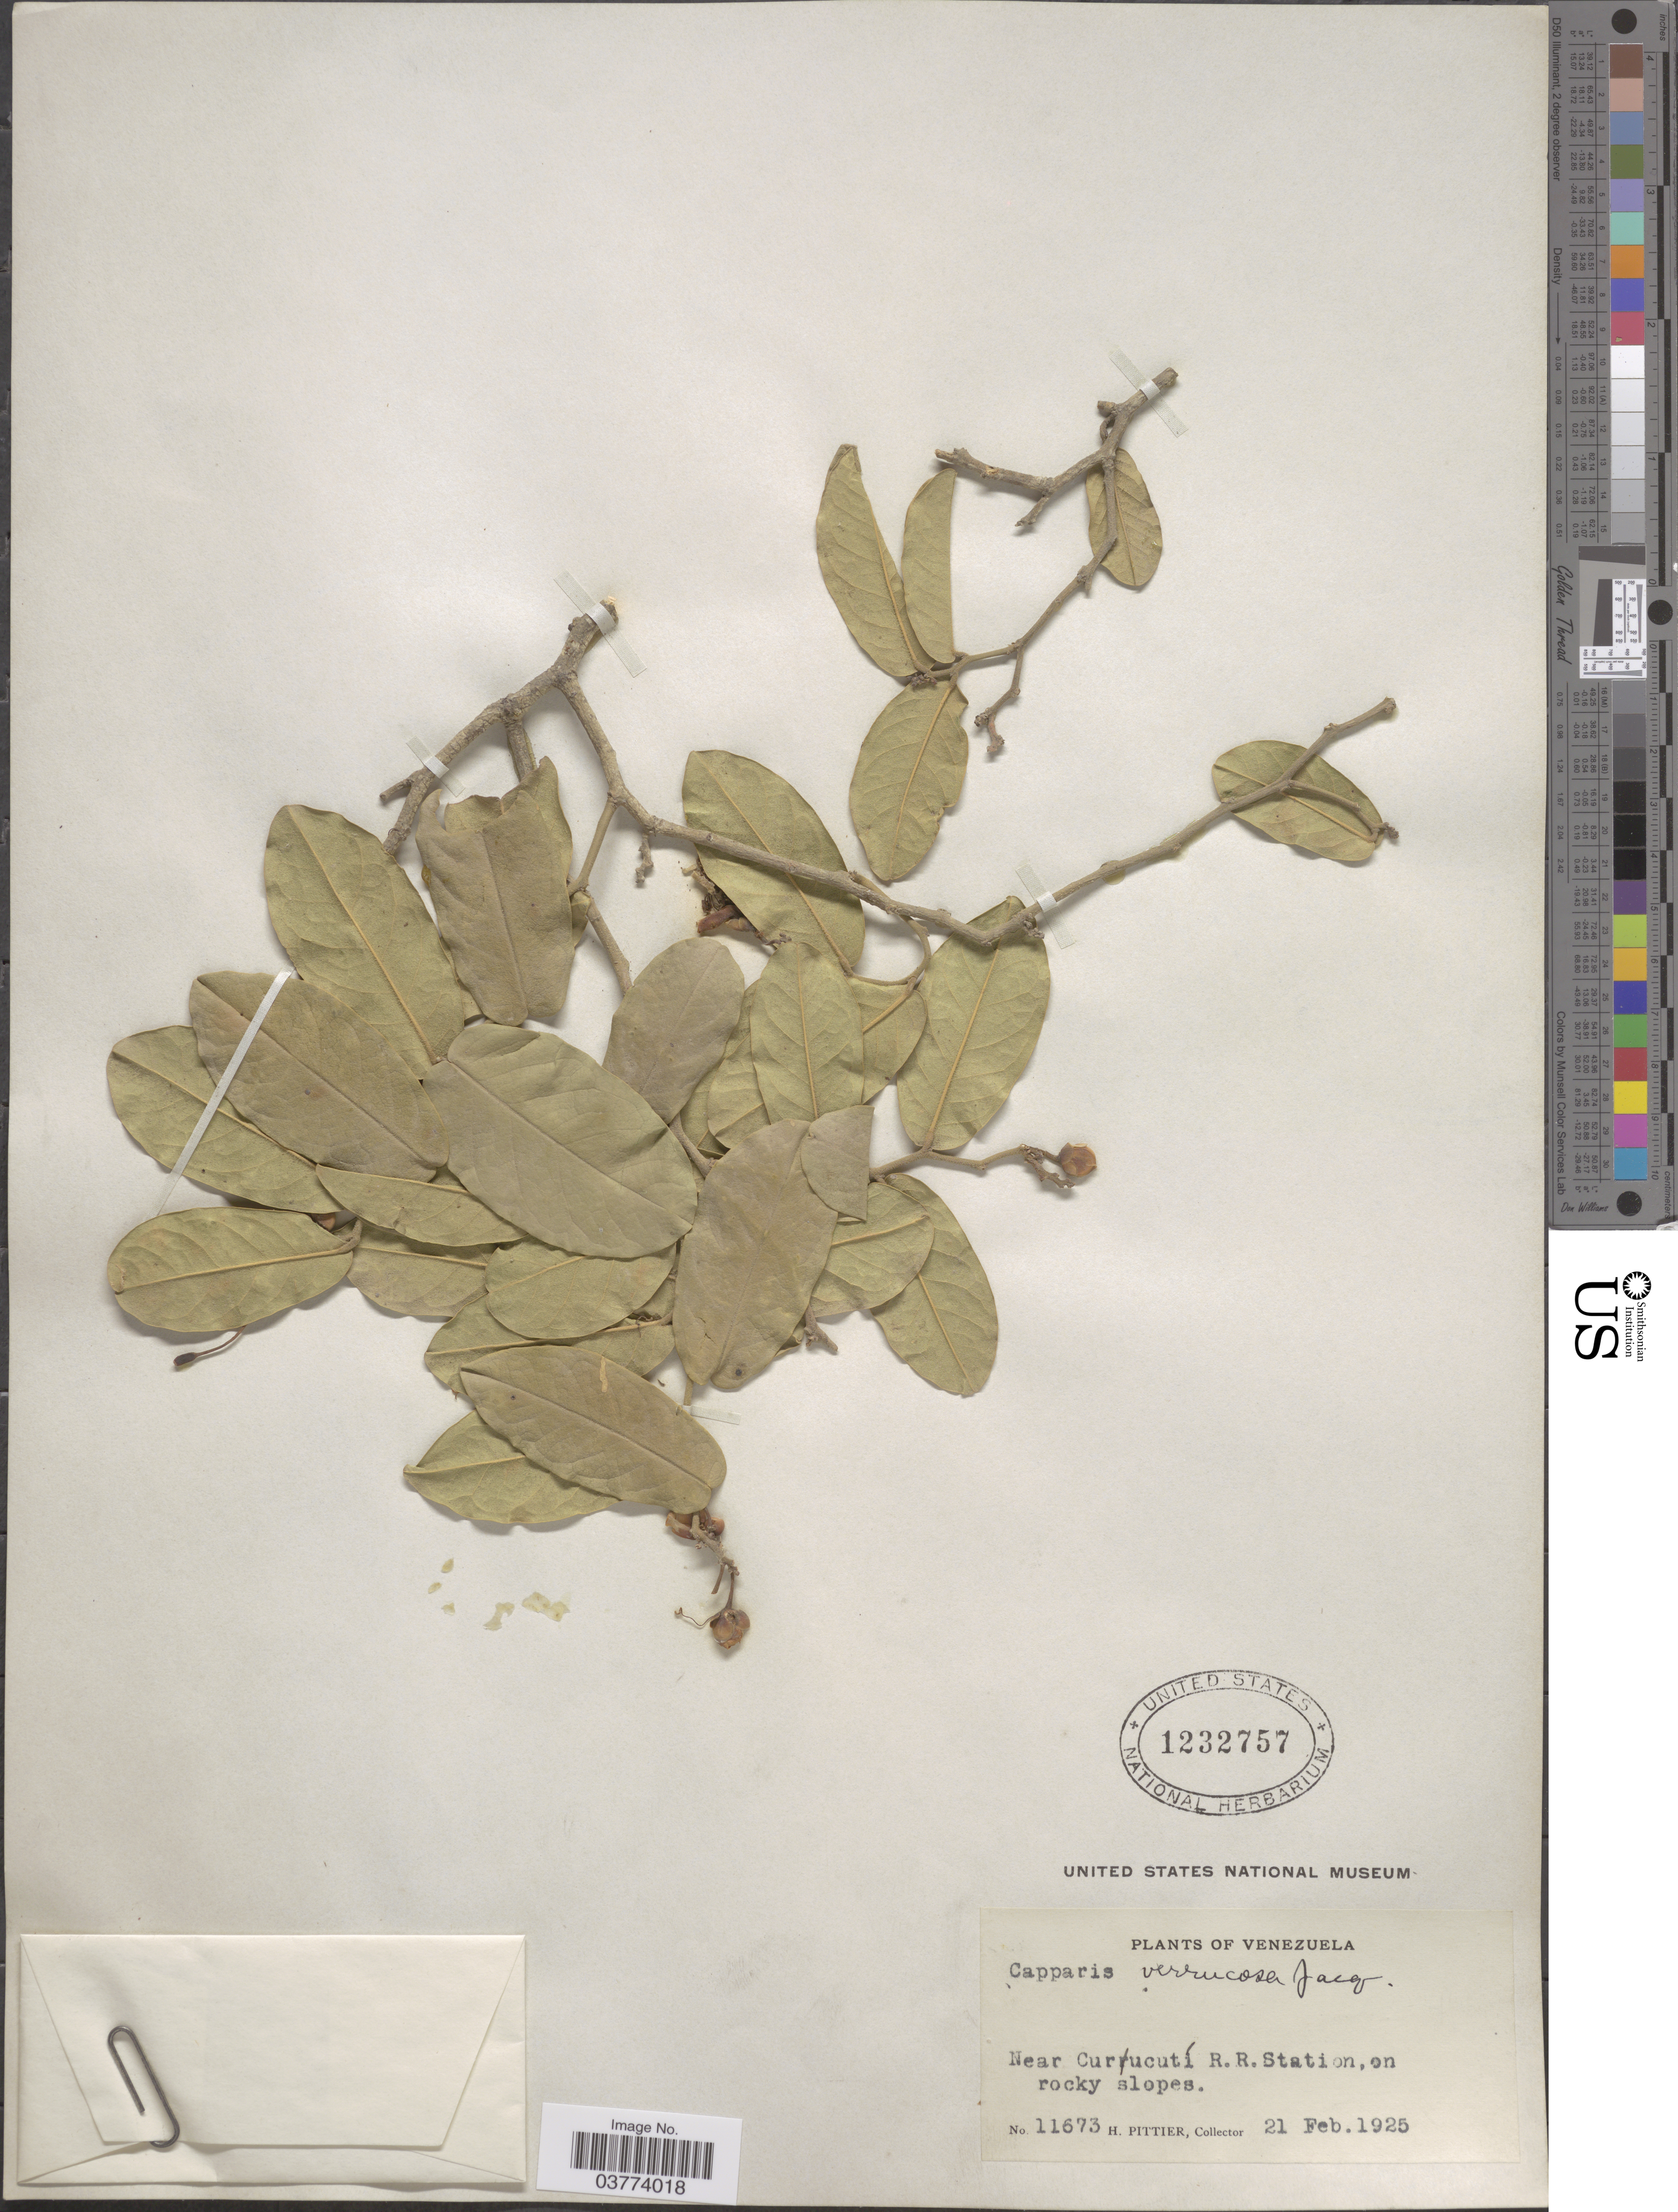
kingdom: Plantae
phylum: Tracheophyta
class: Magnoliopsida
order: Brassicales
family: Capparaceae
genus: Cynophalla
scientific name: Cynophalla verrucosa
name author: (Jacq.) J. Presl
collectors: H. F. Pittier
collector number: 11673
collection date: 1925-02-21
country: Venezuela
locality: Near Curucutí R.R. Station.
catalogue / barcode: US 1232757